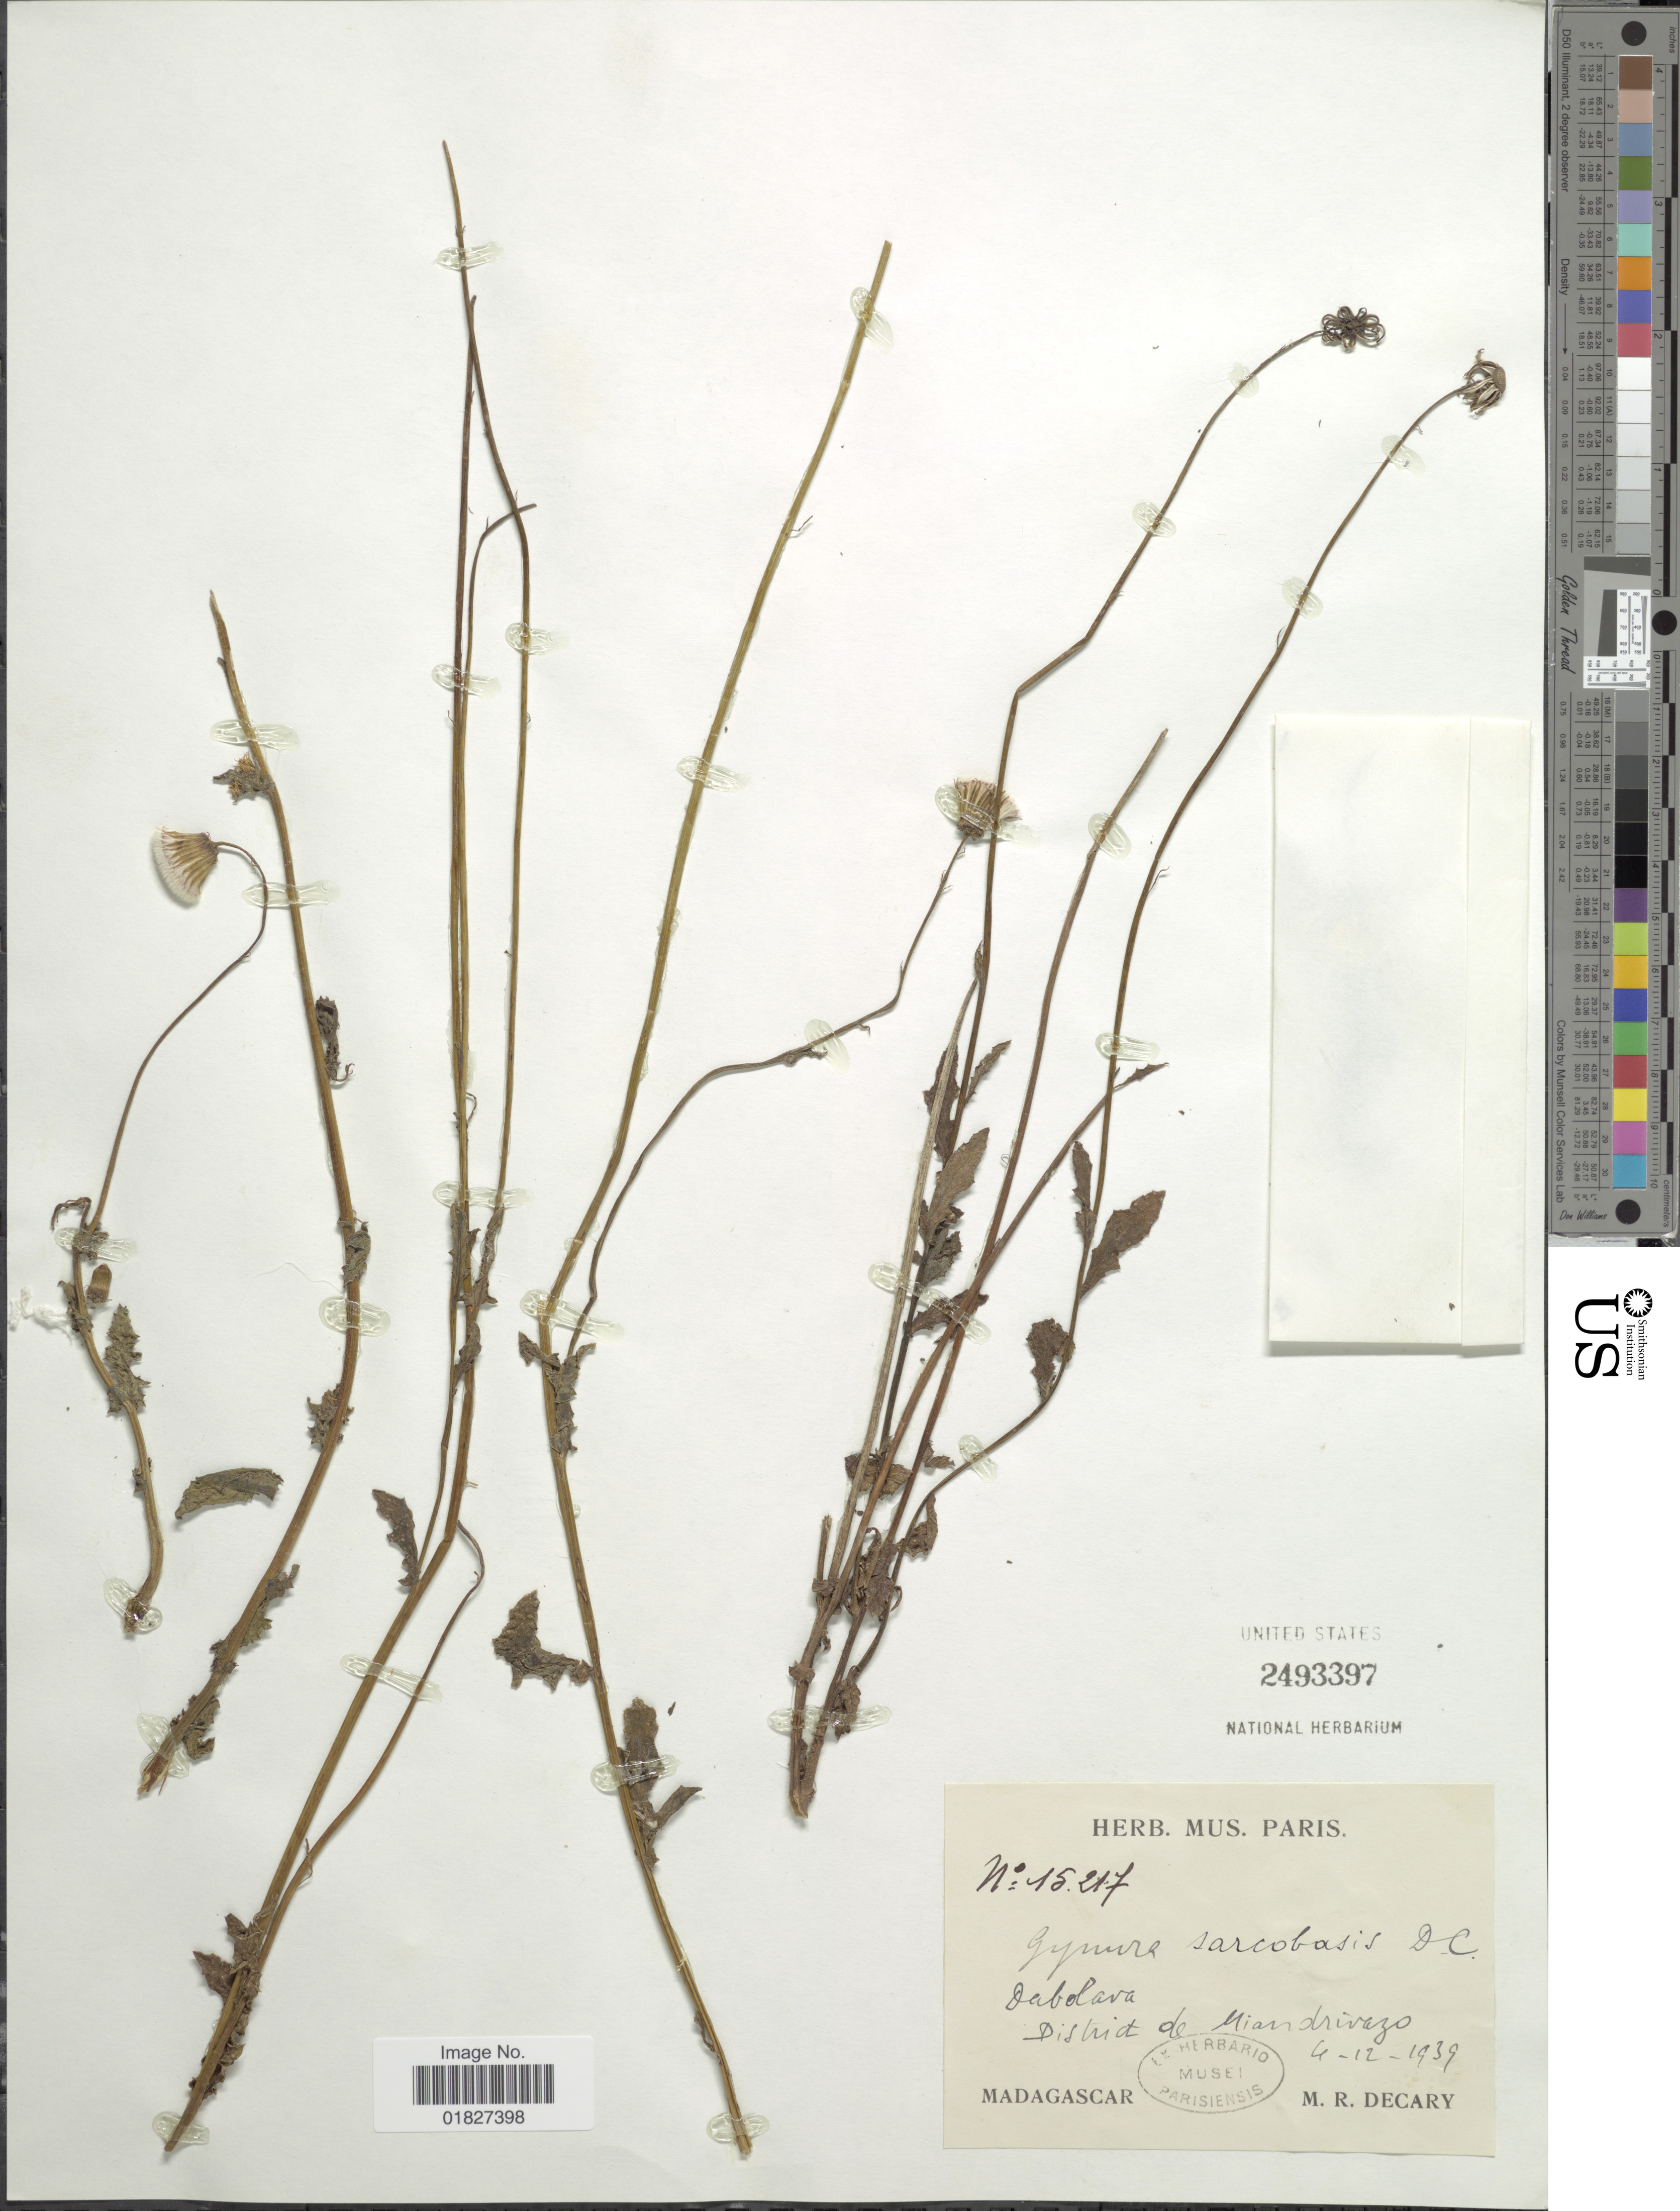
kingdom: Plantae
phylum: Tracheophyta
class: Magnoliopsida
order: Asterales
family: Asteraceae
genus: Gynura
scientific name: Gynura sarcobasis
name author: DC.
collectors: R. Decary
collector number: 15217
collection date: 1939-12-04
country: Madagascar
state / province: Menabe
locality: Dabolava, District de Miandrivazo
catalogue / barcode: US 2493397